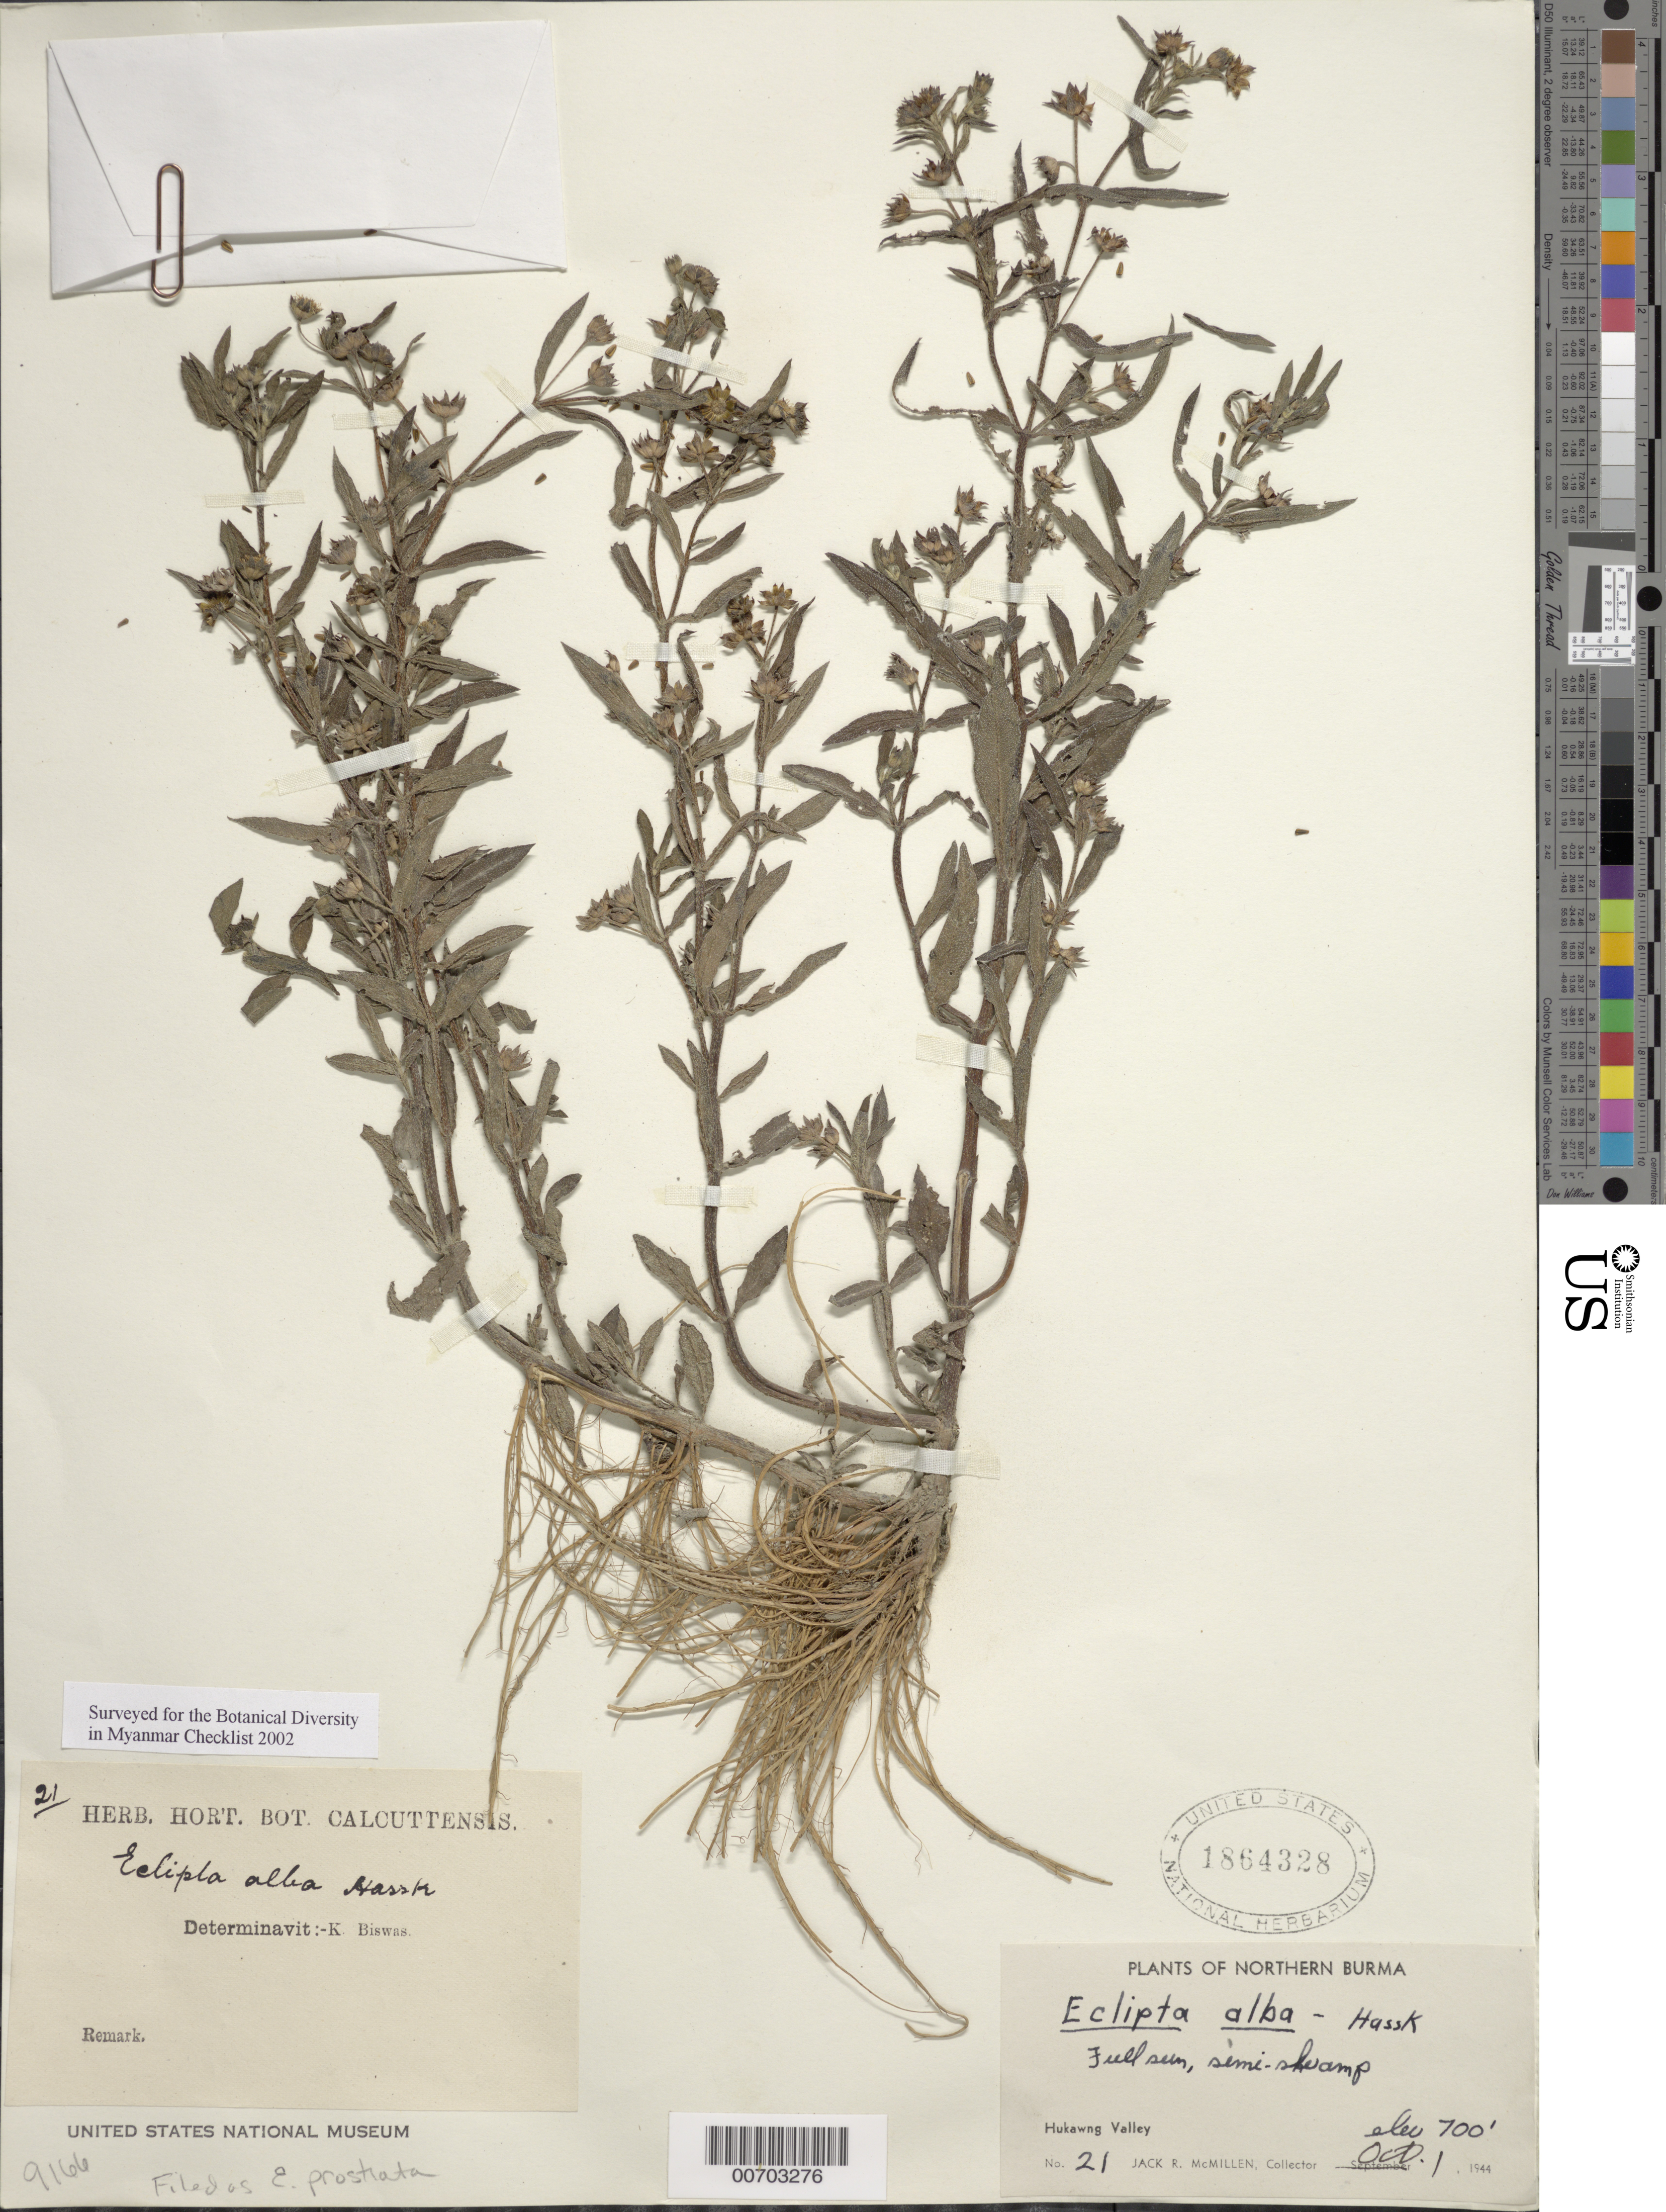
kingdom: Plantae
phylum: Tracheophyta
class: Magnoliopsida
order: Asterales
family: Asteraceae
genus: Eclipta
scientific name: Eclipta prostrata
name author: (L.) L.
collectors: J. McMillen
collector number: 21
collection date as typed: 01 Oct 1944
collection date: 1944-10-01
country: Myanmar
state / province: Kachin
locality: Hukawng Valley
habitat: Full sun, semi-swamp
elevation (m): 213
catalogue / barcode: US 1864328